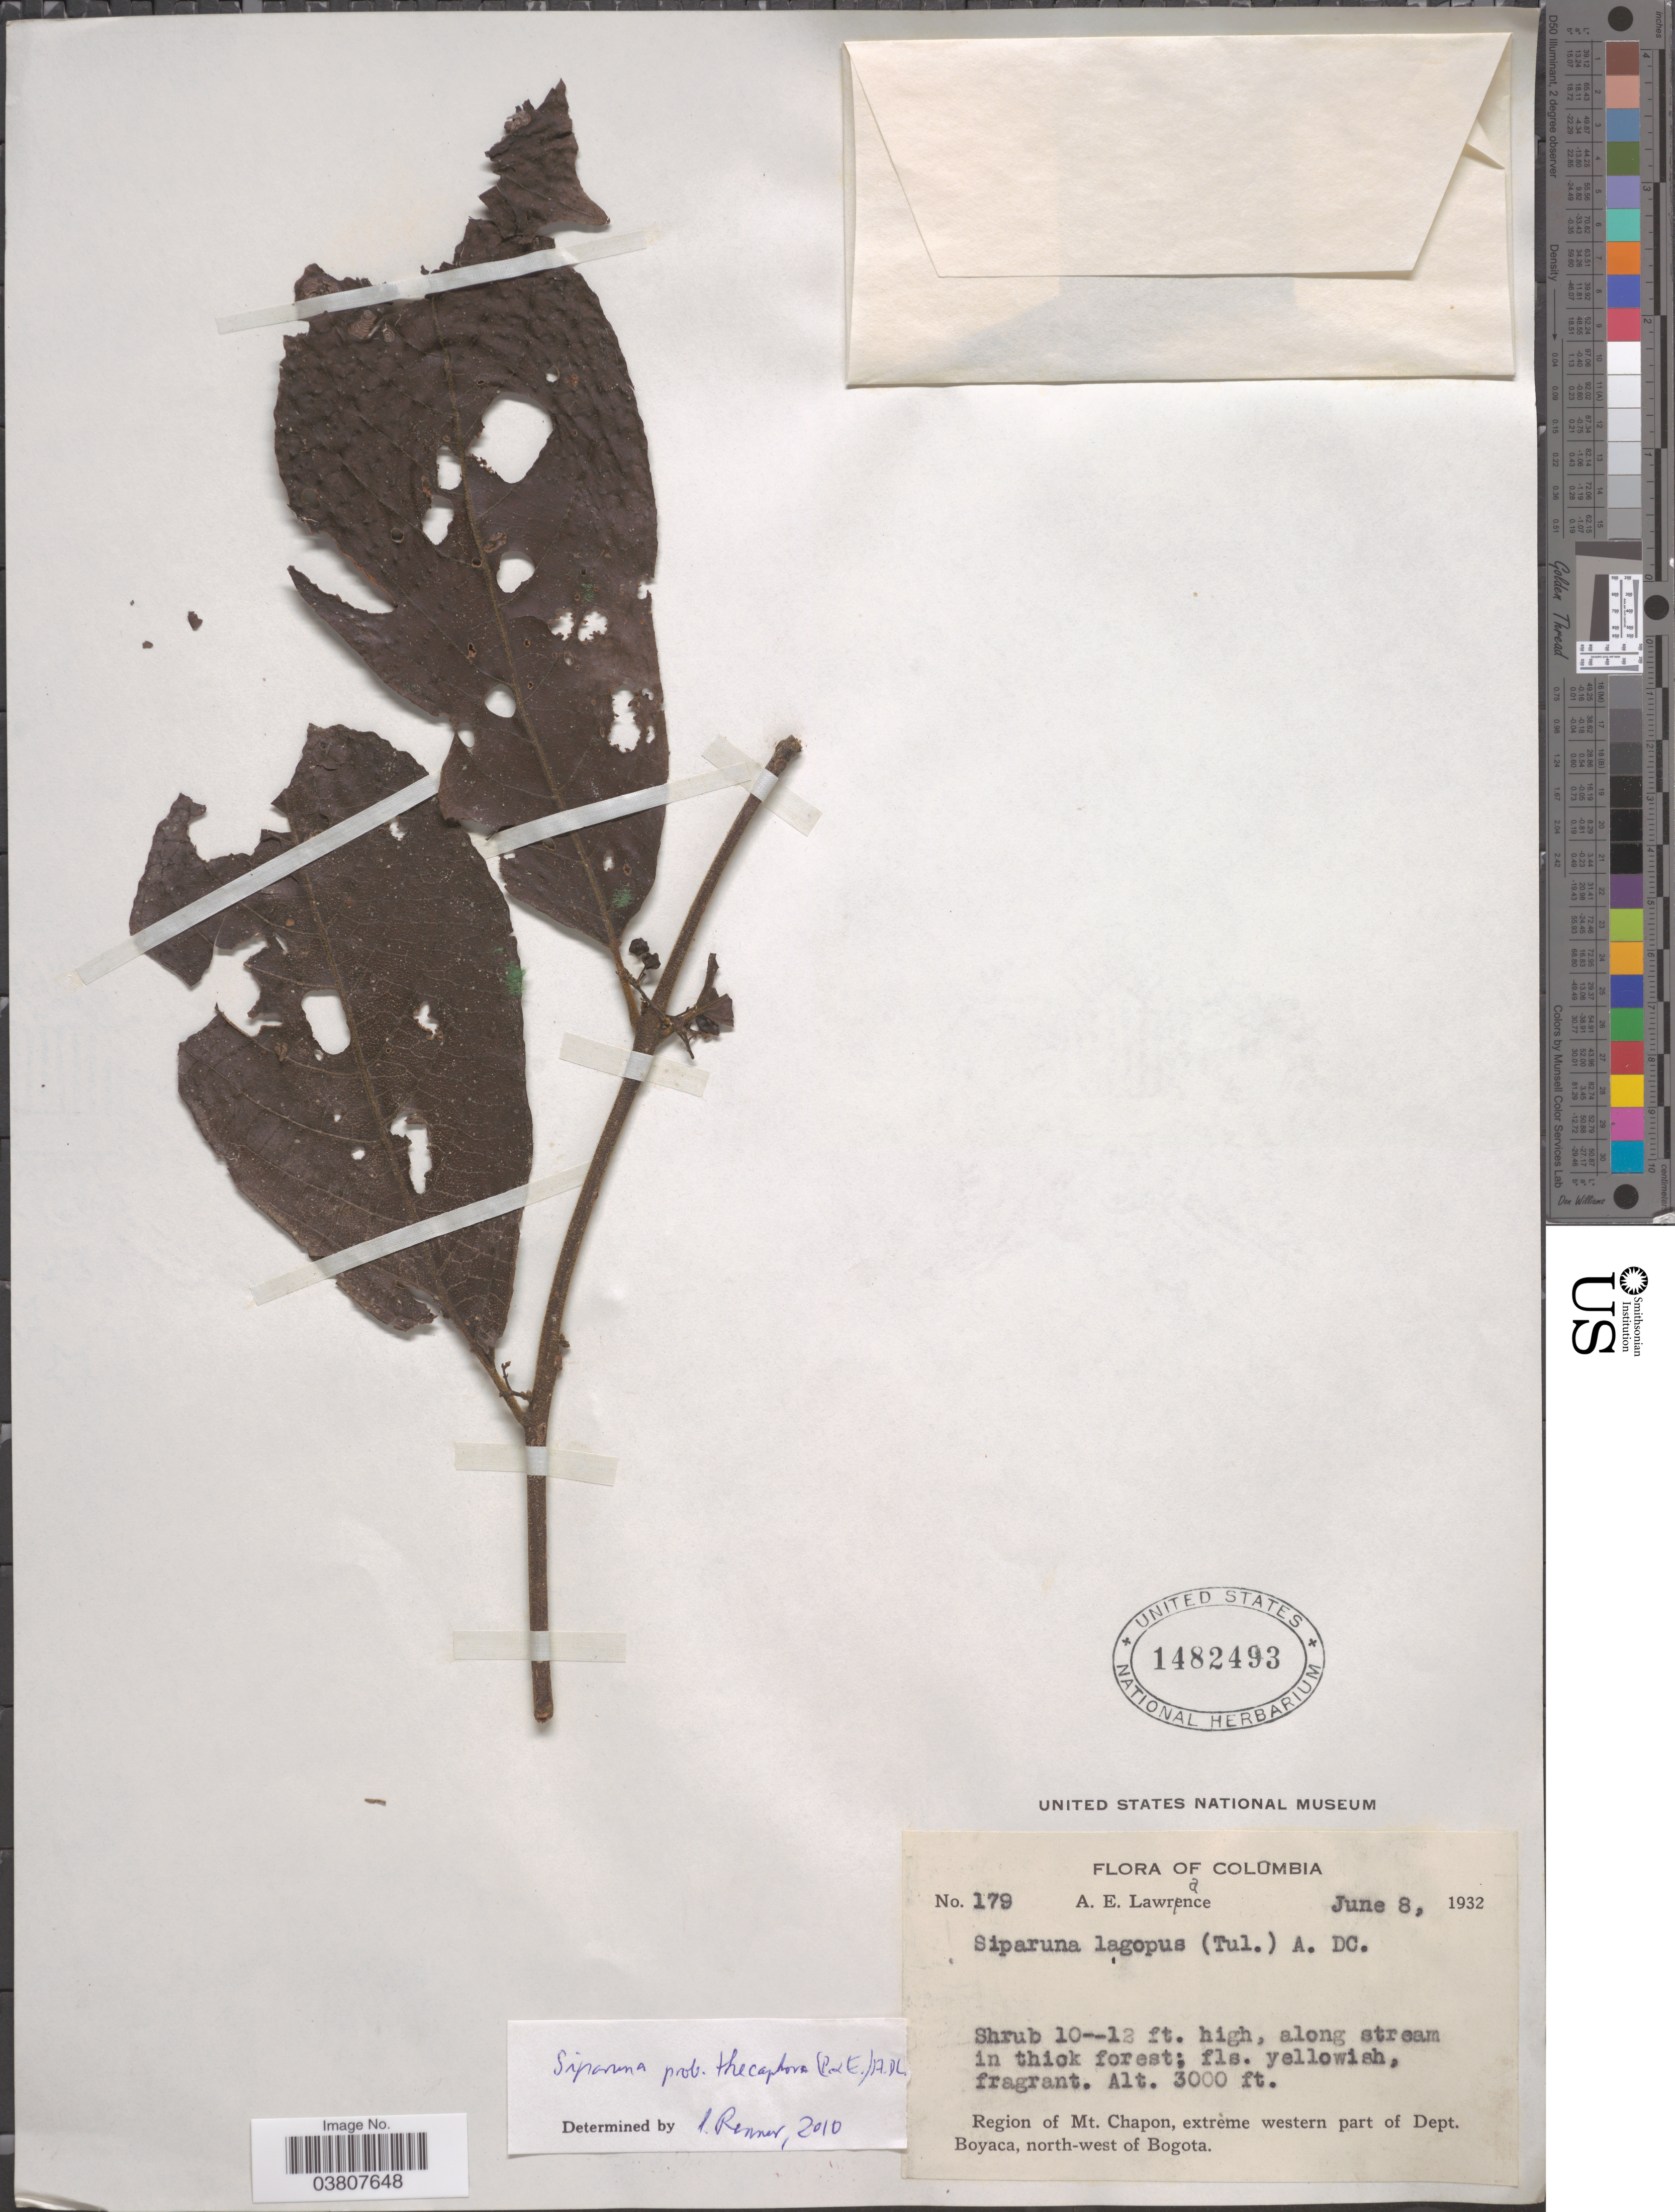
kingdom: Plantae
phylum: Tracheophyta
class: Magnoliopsida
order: Laurales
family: Siparunaceae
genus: Siparuna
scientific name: Siparuna thecaphora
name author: (Poepp. & Endl.) A. DC.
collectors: A. Lawrance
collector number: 179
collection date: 1932-06-08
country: Colombia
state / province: Boyacá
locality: Region of Mt. Chapon, extreme western part of Dept. Boyaca, north-west of Bogota.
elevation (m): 914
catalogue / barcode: US 1482493